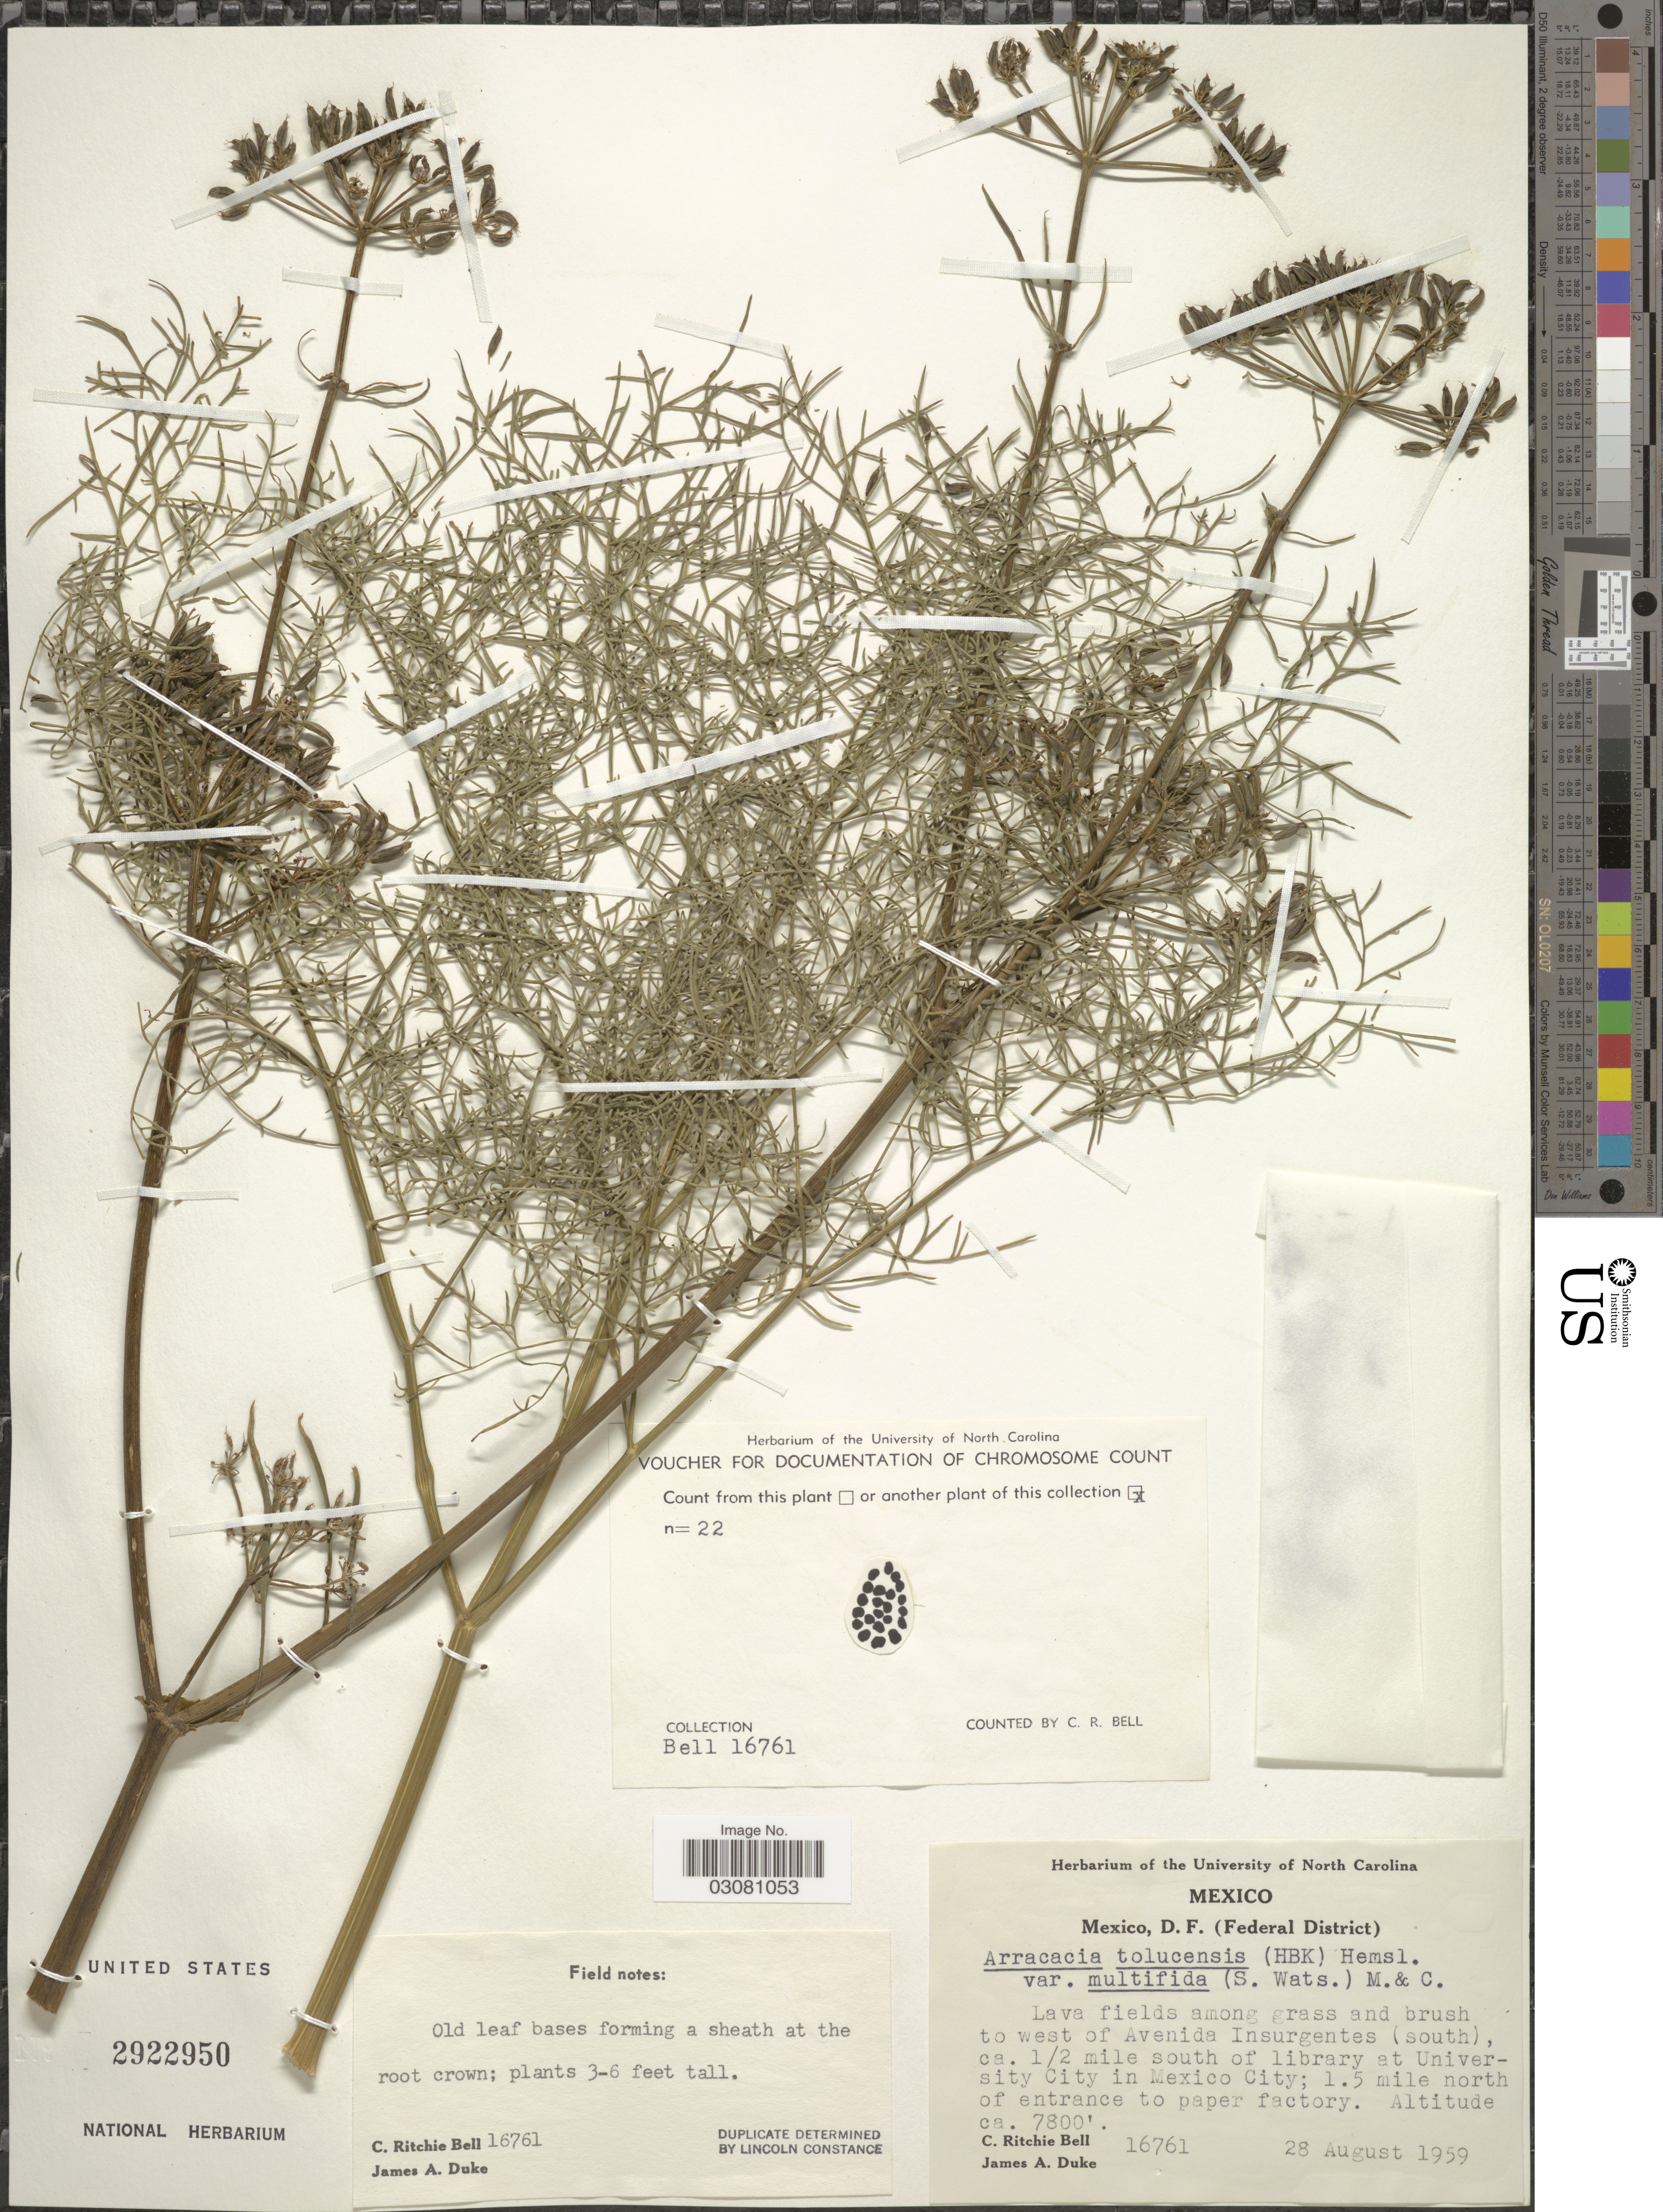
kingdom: Plantae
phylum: Tracheophyta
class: Magnoliopsida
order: Apiales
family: Apiaceae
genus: Arracacia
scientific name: Arracacia tolucensis var. multifida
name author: (S. Watson) Mathias & Constance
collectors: C. R. Bell & J. A. Duke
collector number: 16761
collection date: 1959-08-28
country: Mexico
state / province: Distrito Federal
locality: Lava fields among grass and brush to west of Avenida Insurgentes (south), ca. 1/2 mile south of library at University City in Mexico City; 1.5 mile north of entrance to paper factory.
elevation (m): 2377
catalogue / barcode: US 2922950